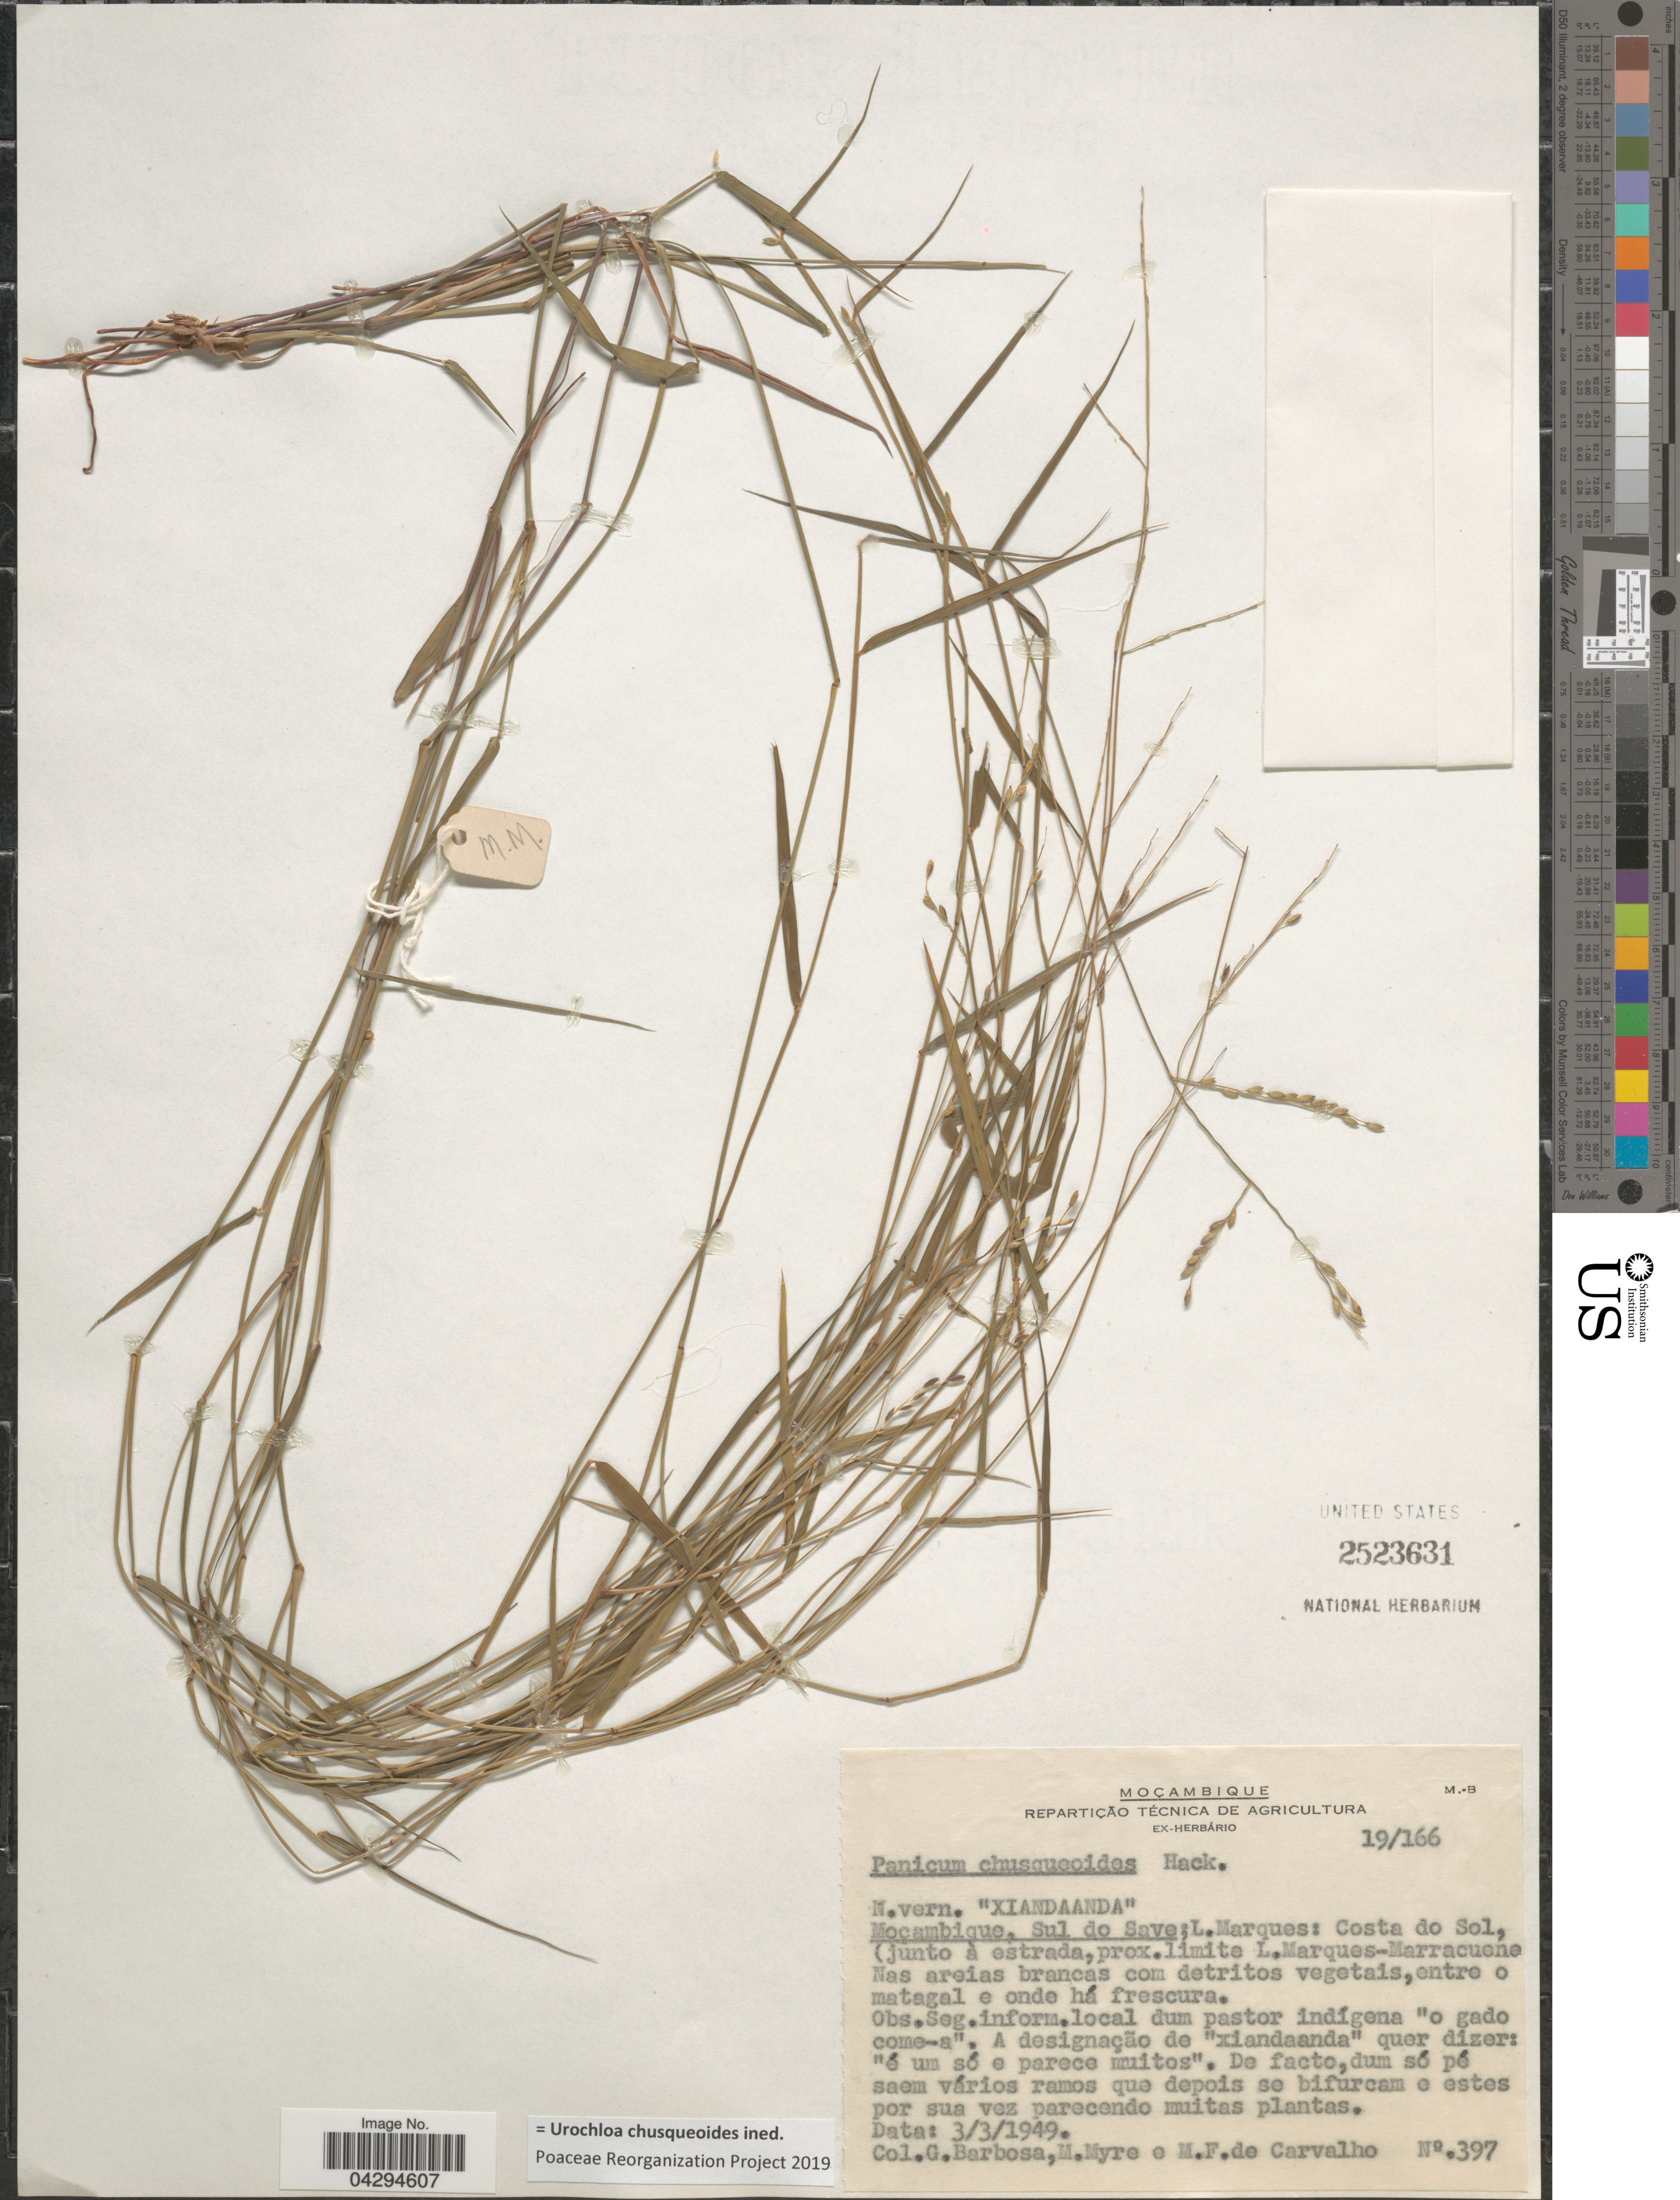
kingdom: Plantae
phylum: Tracheophyta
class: Liliopsida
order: Poales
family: Poaceae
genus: Urochloa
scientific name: Urochloa chusqueoides ined.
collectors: G. Barbosa, Myre, M. & M. de Carvalho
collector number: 397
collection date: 1949-03-03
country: Mozambique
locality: Mocambique, Sul do Save; L. Marques: Costa do Sol, (junto à estrada, prox. limite L. Marques-Marracuene.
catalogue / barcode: US 2523631